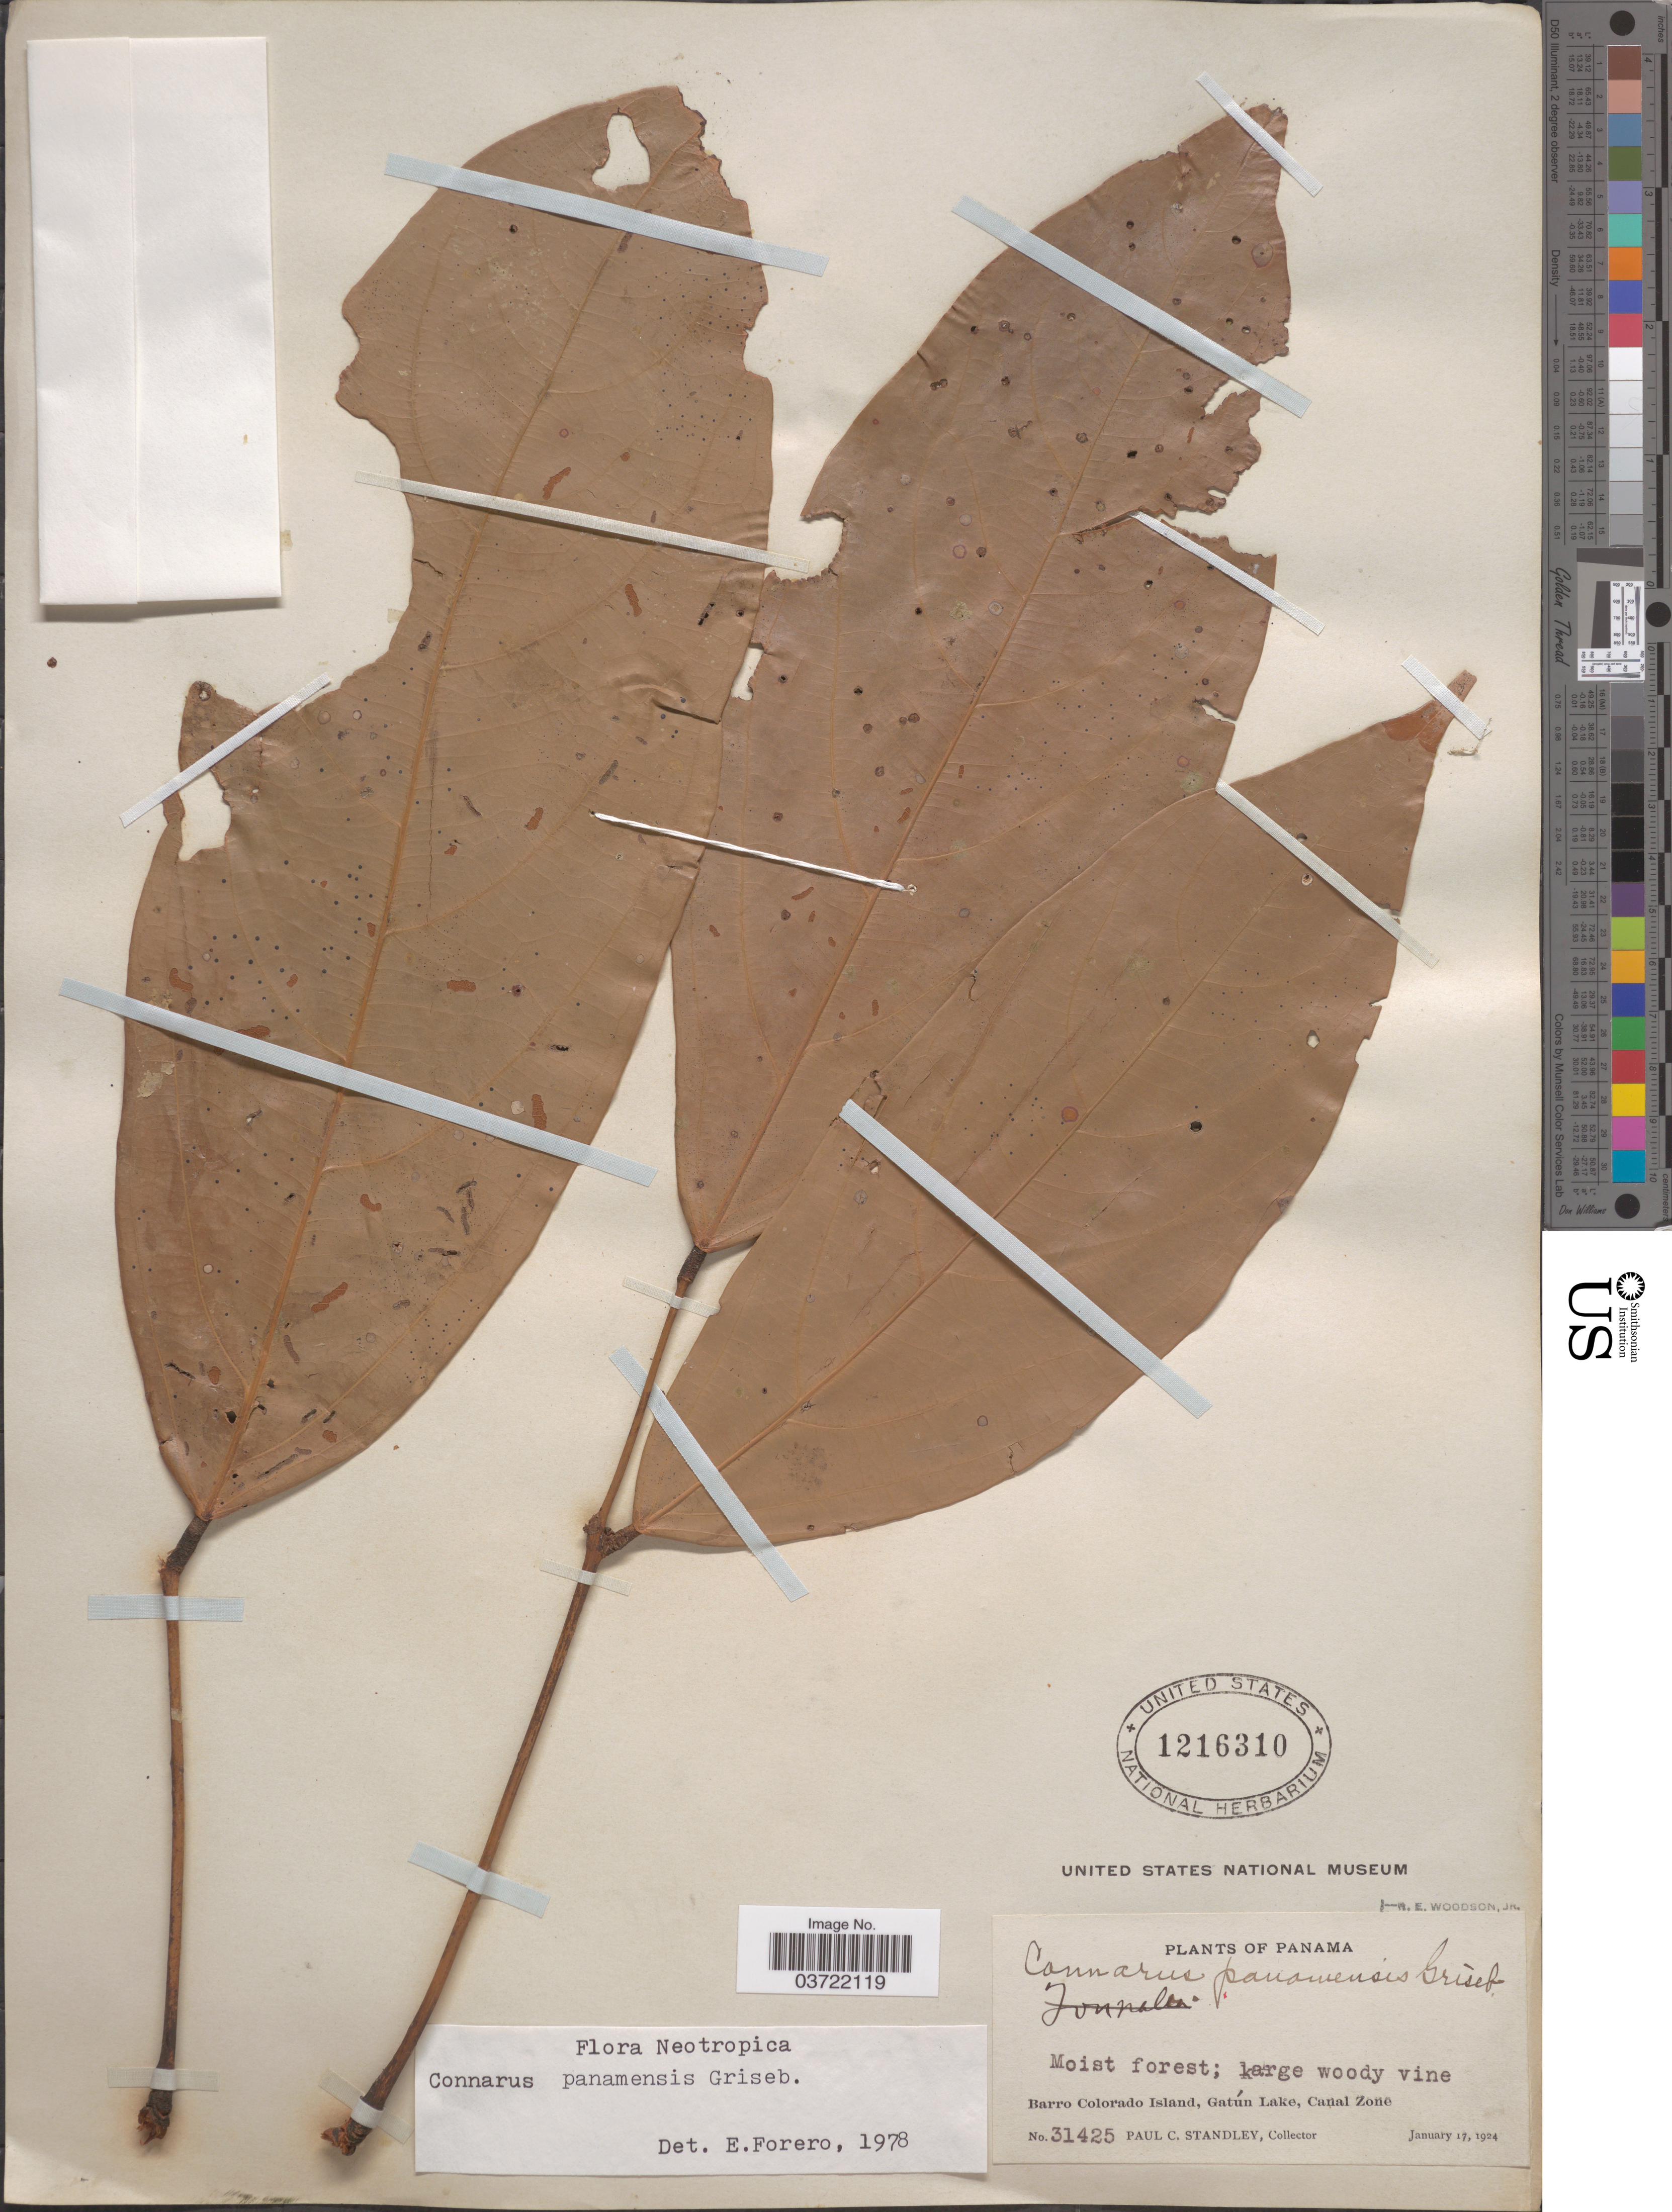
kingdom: Plantae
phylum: Tracheophyta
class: Magnoliopsida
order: Oxalidales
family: Connaraceae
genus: Connarus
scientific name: Connarus palawanensis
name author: Elmer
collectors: P. C. Standley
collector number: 31425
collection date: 1924-01-17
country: Panama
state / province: Panamá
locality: Barro Colorado Island, Gatún Lake, Canal Zone.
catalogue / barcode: US 1216310